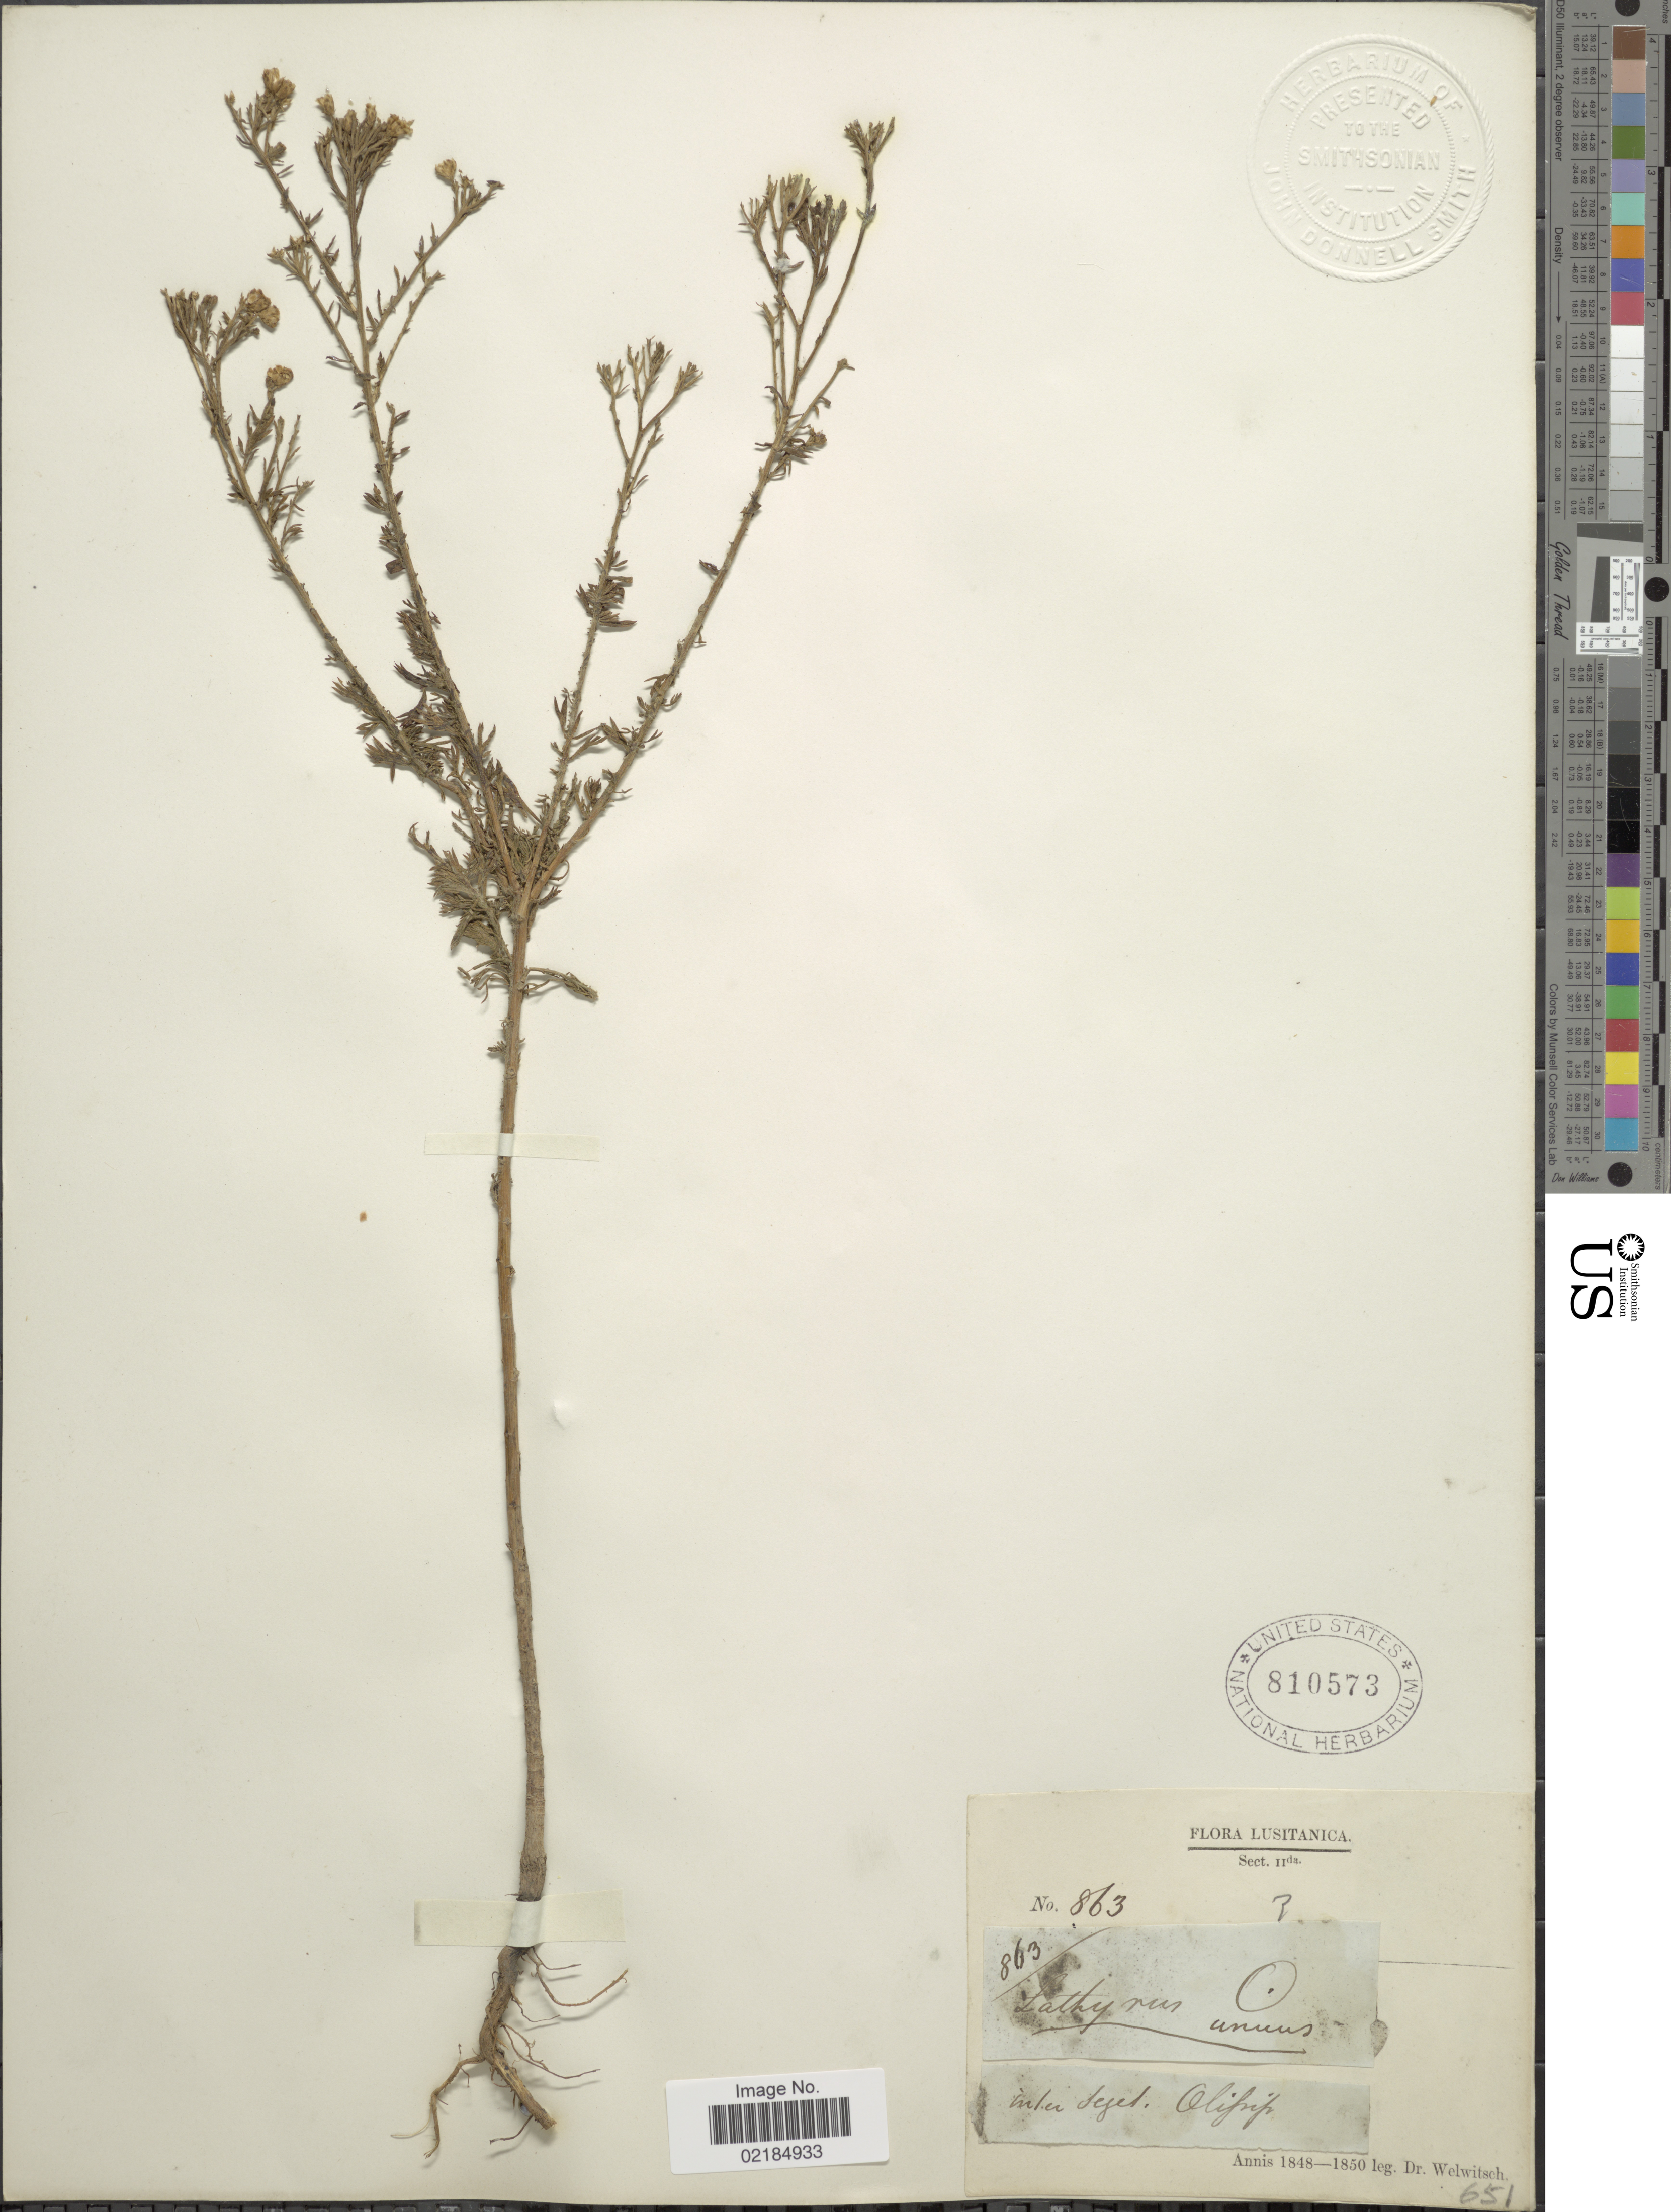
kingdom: Plantae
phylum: Tracheophyta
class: Magnoliopsida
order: Asterales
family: Asteraceae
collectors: -. Welwitsch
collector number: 863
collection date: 1848/1850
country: Portugal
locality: Lusitanica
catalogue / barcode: US 810573